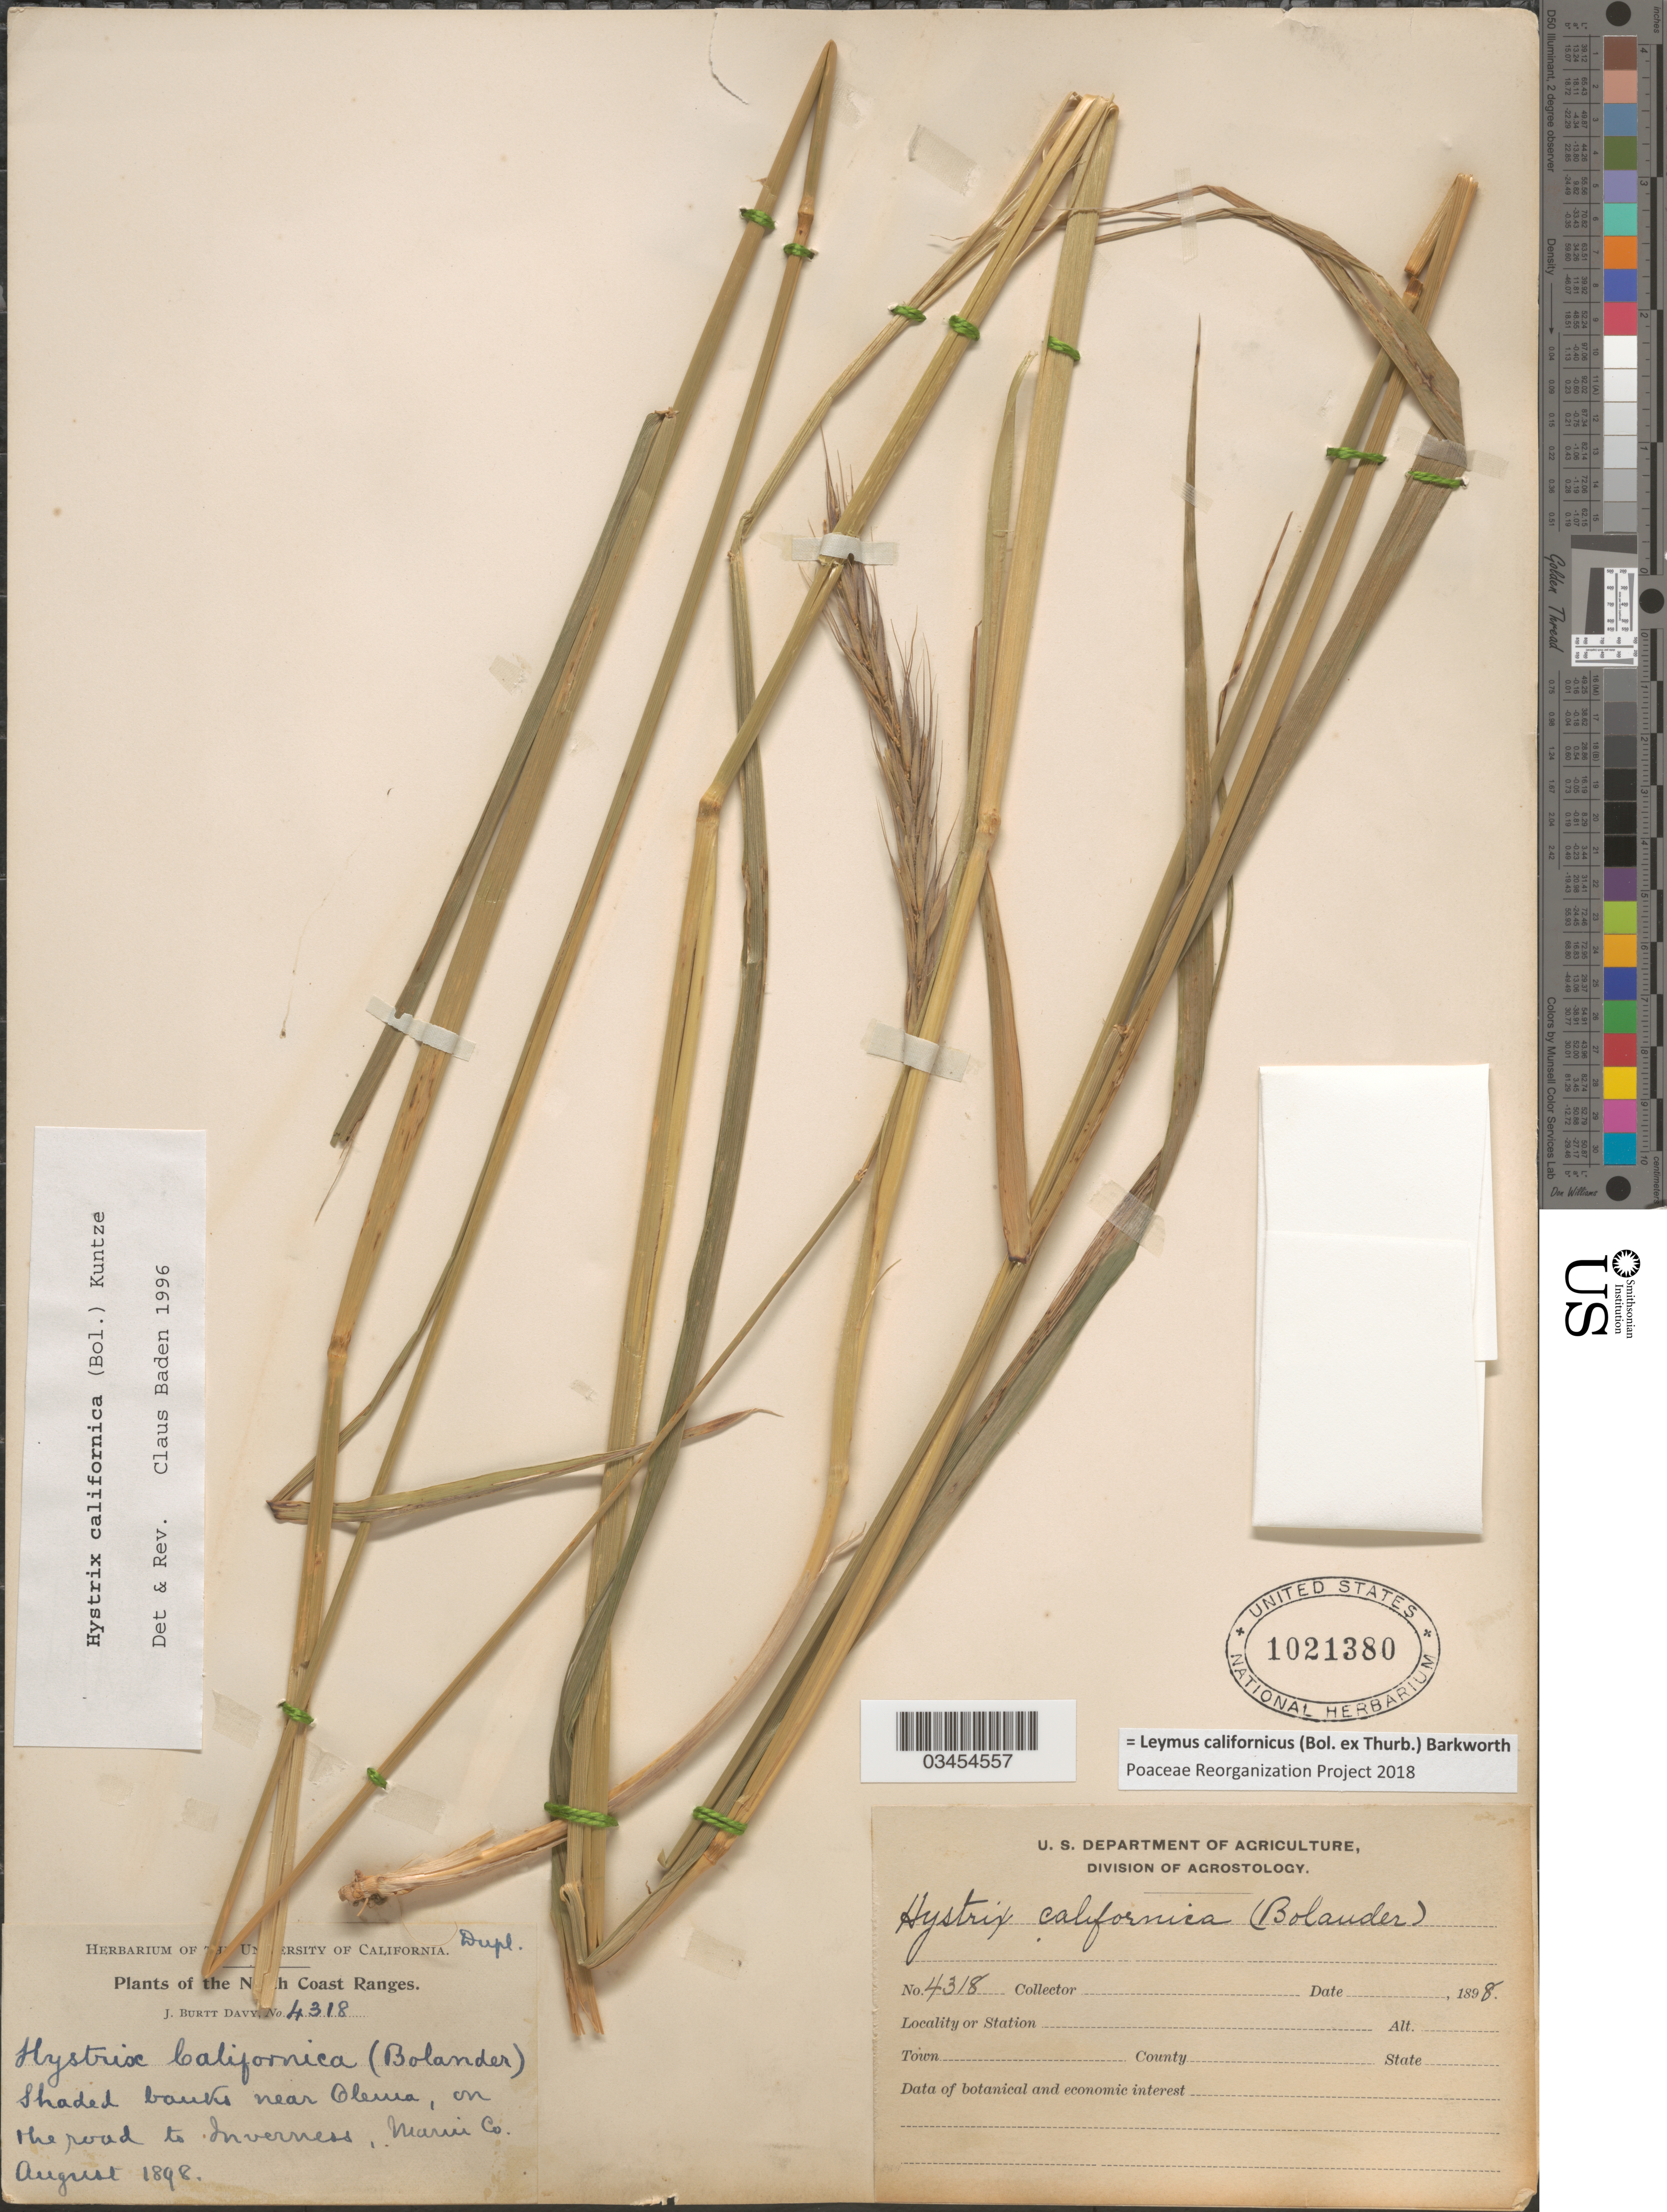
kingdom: Plantae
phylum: Tracheophyta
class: Liliopsida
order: Poales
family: Poaceae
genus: Leymus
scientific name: Leymus californicus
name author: (Bol. ex Thurb.) Barkworth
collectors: J. Burtt Davy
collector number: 4318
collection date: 1898-08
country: United States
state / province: California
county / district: Marin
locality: Shaded banks near Olema, on the road to Inverness, Marin Co.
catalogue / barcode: US 1021380